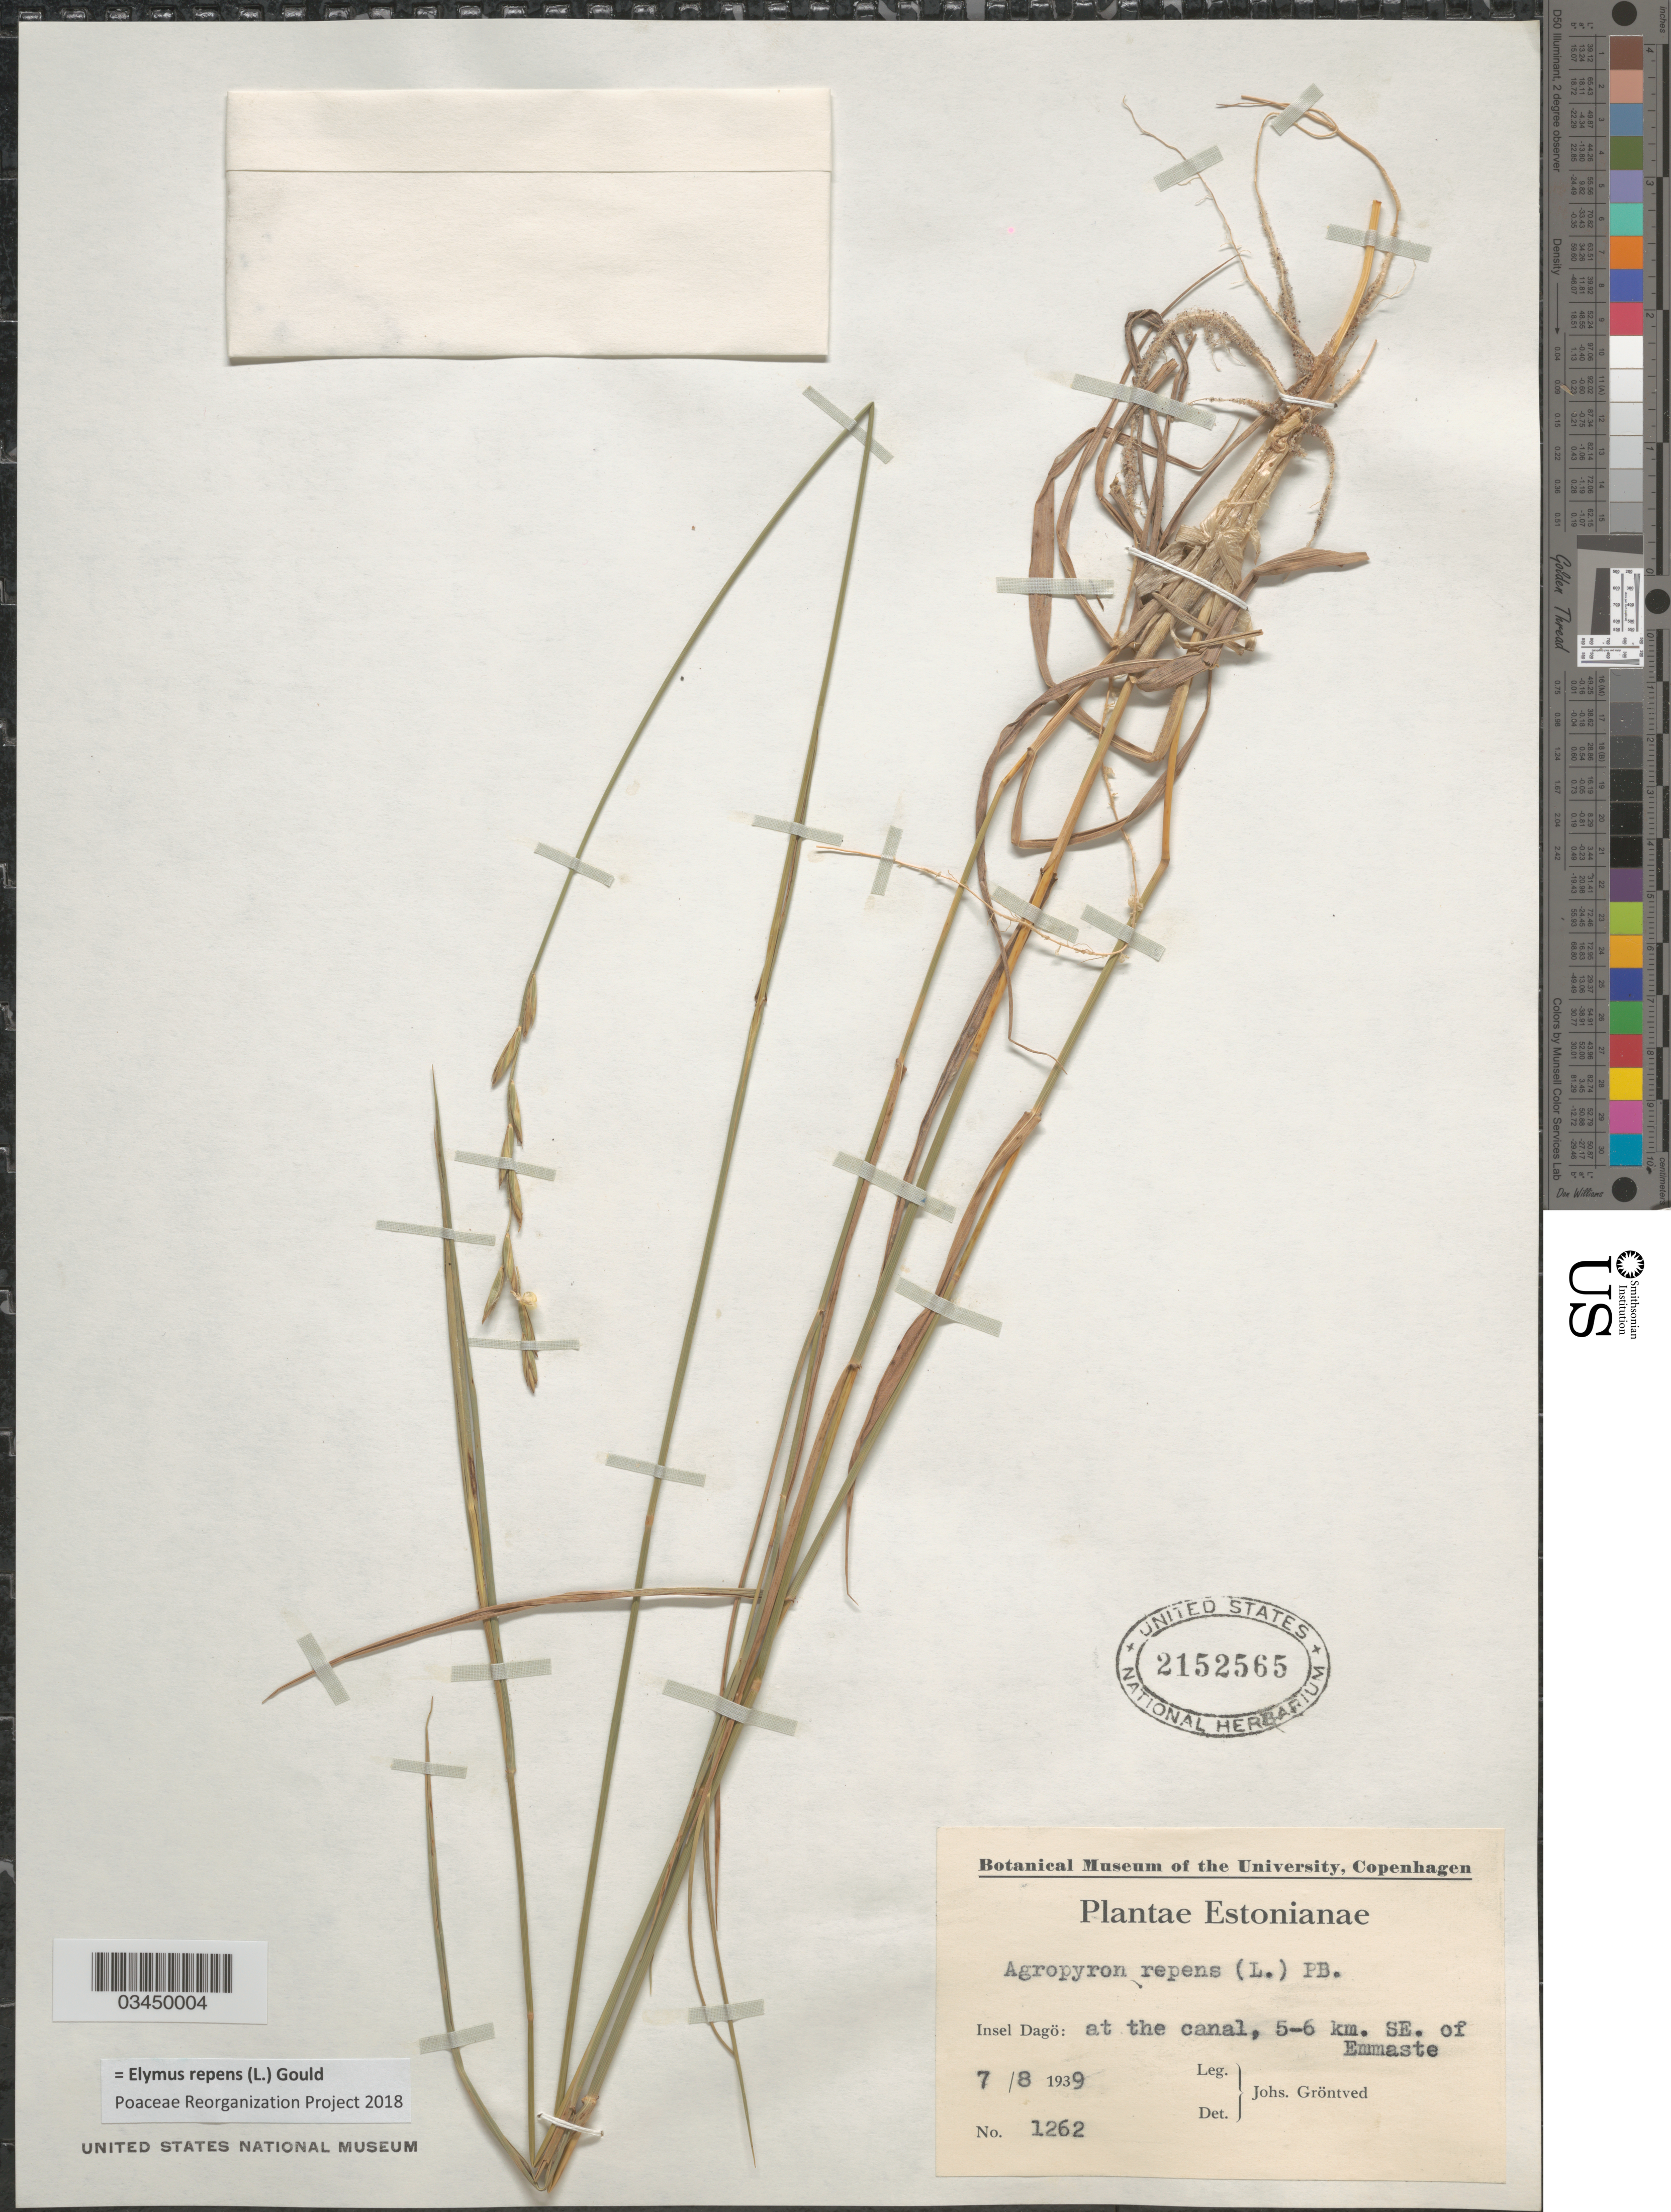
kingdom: Plantae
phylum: Tracheophyta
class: Liliopsida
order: Poales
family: Poaceae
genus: Elymus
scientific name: Elymus repens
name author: (L.) Gould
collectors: J. Grøntved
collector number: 1262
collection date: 1939-08-07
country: Estonia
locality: Insel Dagö: at the canal, 5-6 km. SE. of Emmaste.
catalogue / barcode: US 2152565